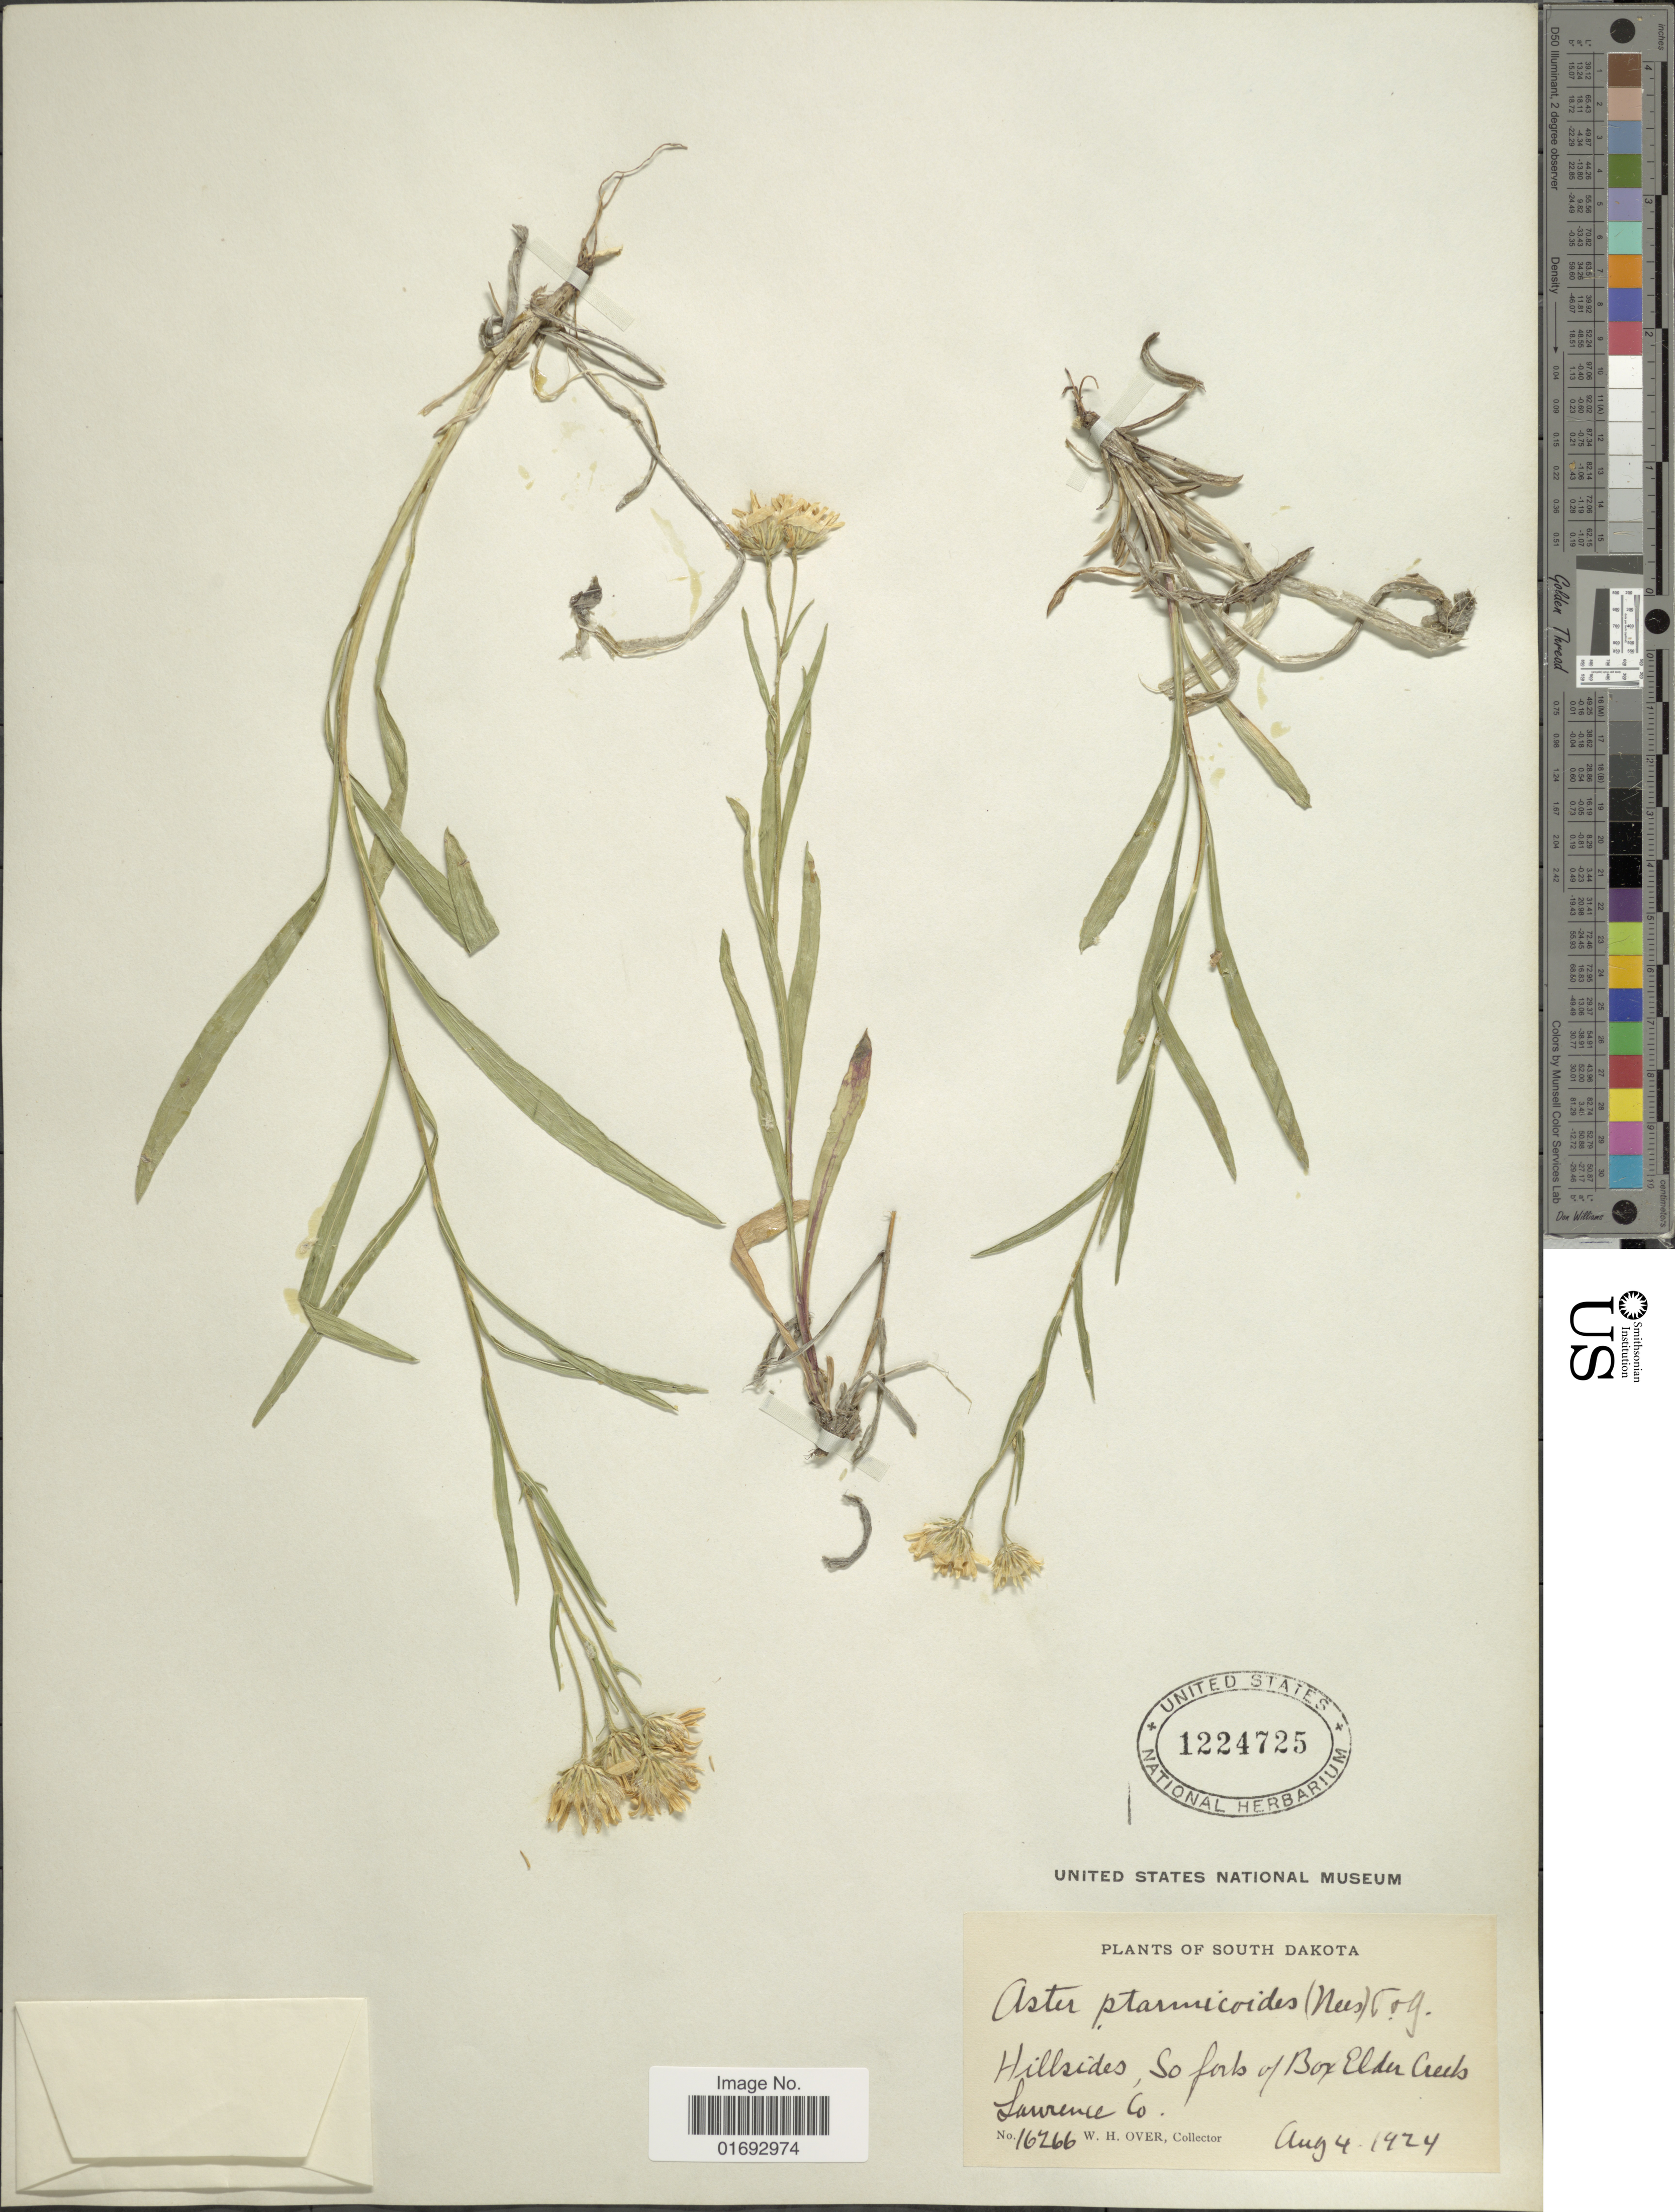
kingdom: Plantae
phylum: Tracheophyta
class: Magnoliopsida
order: Asterales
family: Asteraceae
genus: Oligoneuron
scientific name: Oligoneuron album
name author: (Nutt.) G.L. Nesom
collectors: W. Over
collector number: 16266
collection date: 1924-08-04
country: United States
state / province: South Dakota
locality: Hillsides, So forts of Box Elder Creeks, Lawrence Co.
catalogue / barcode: US 1224725